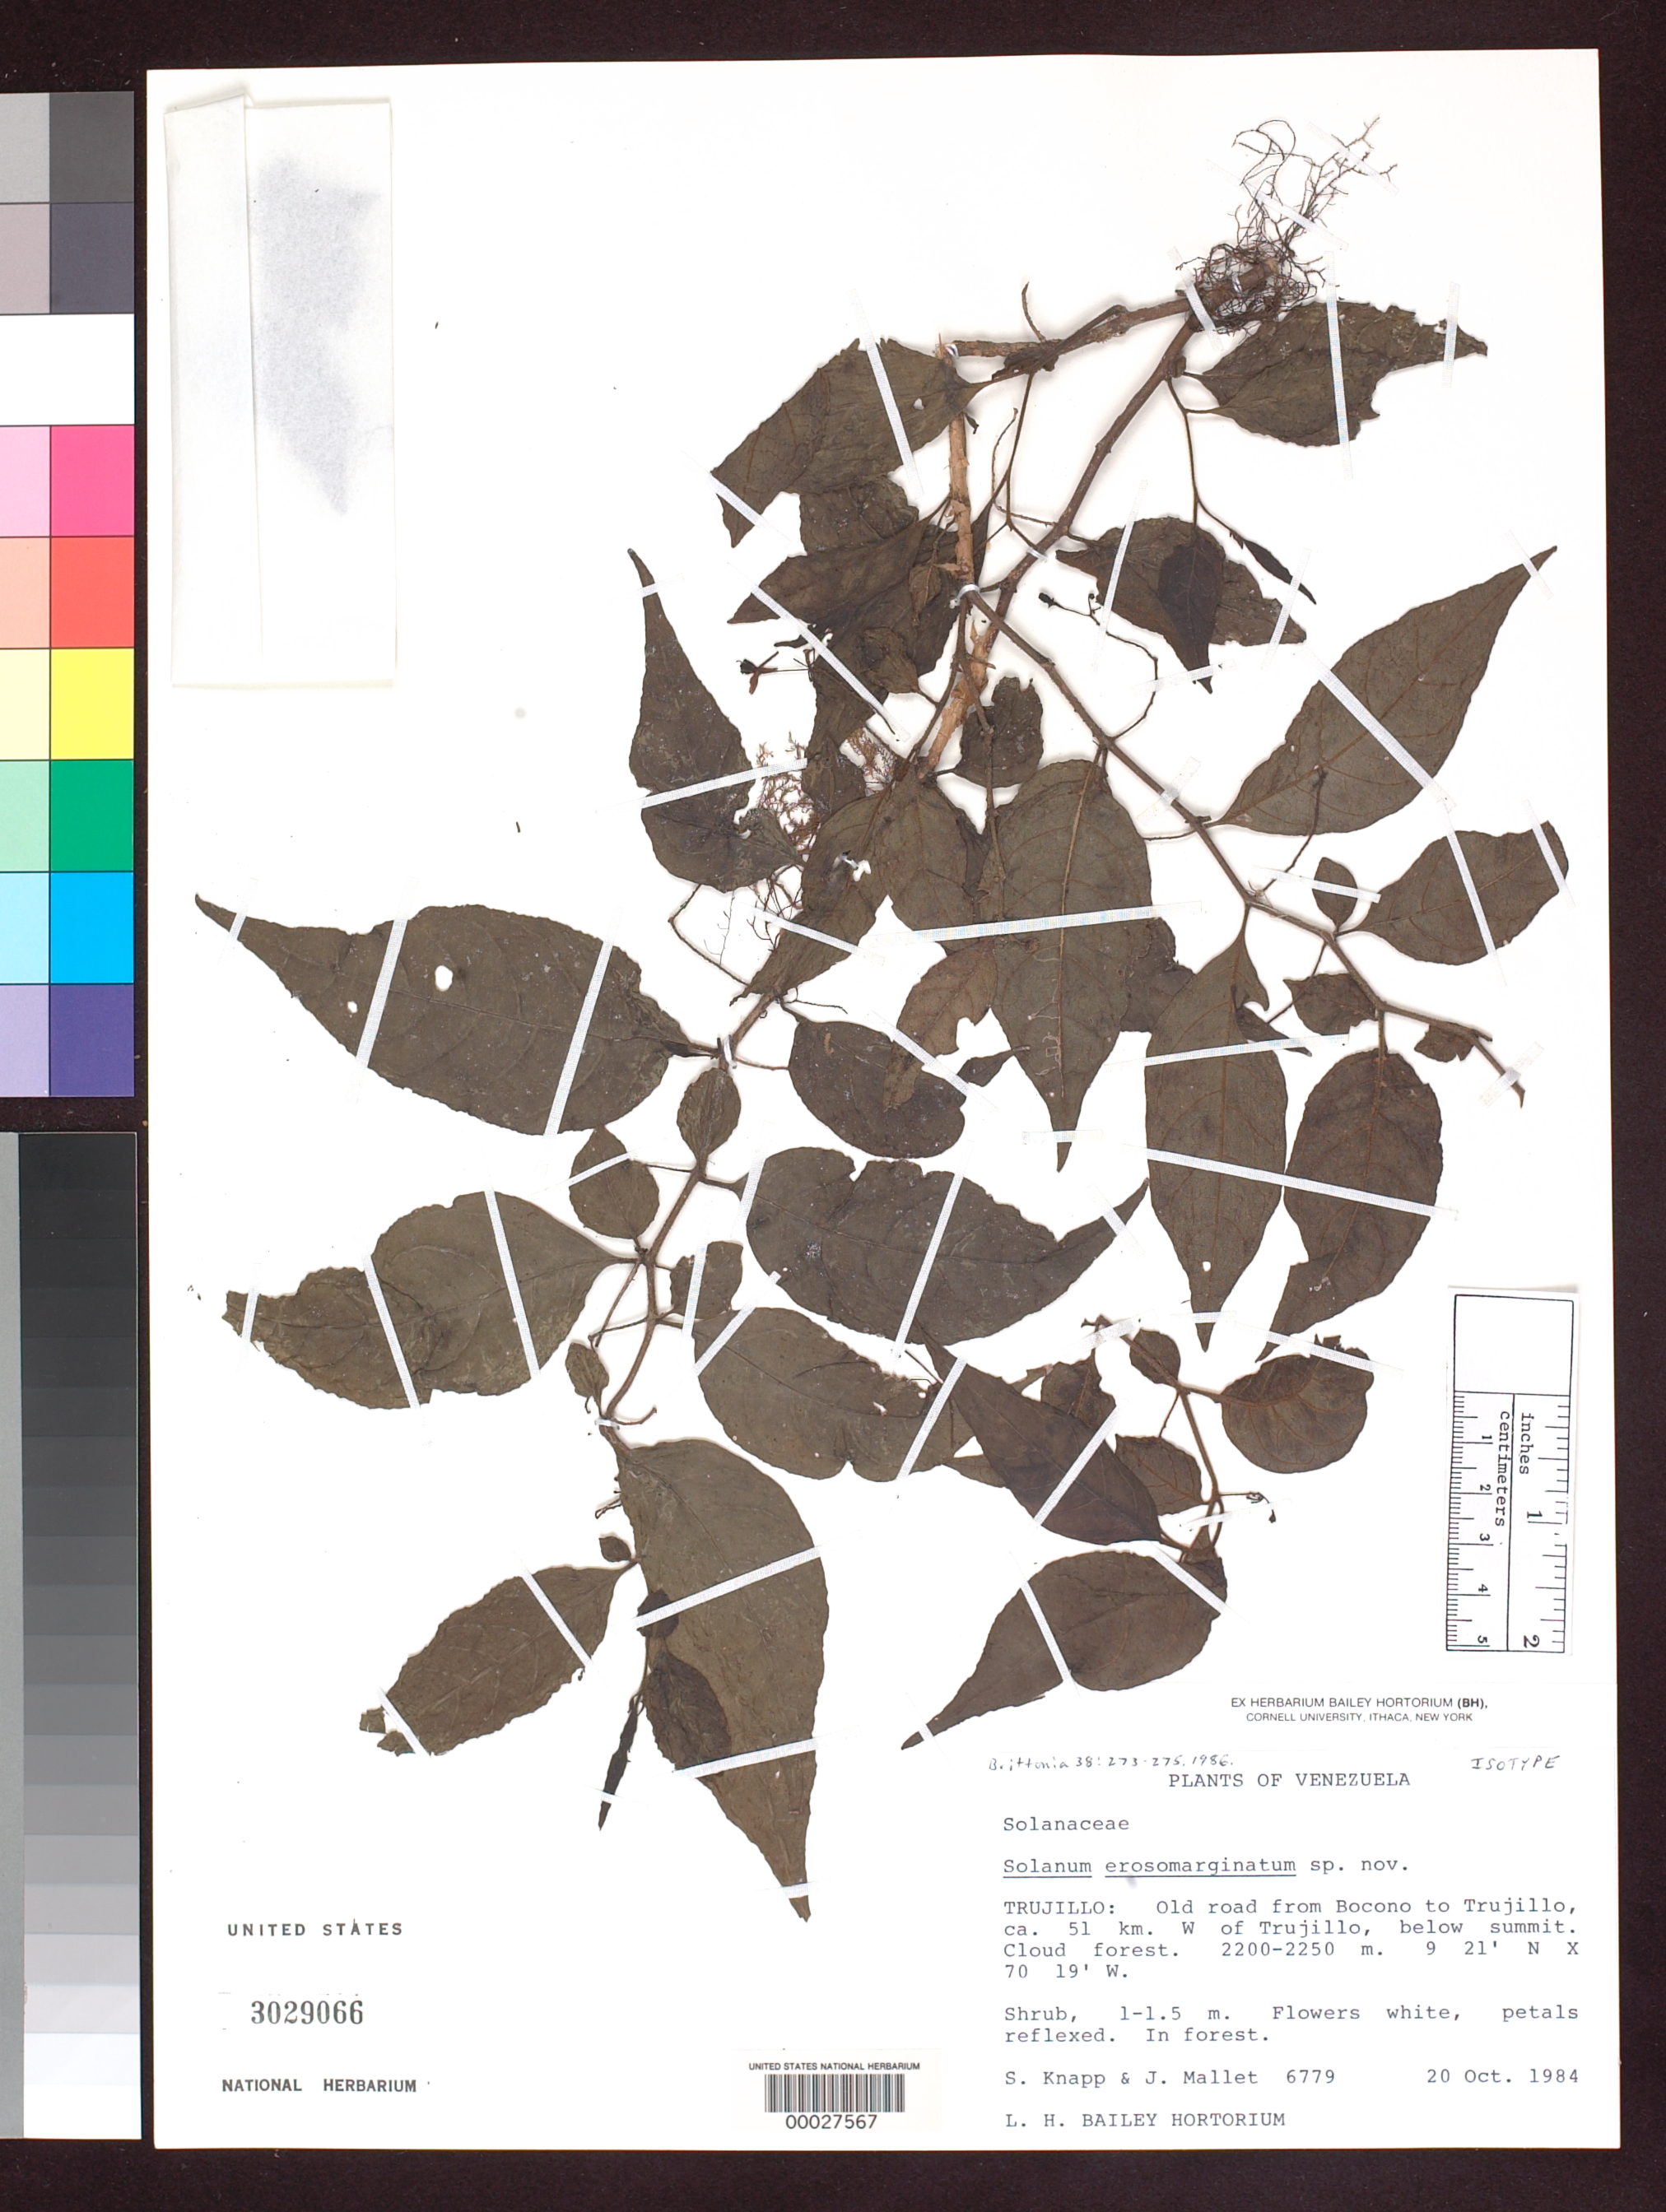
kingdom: Plantae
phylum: Tracheophyta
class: Magnoliopsida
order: Solanales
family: Solanaceae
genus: Solanum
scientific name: Solanum erosomarginatum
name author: S. Knapp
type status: Isosyntype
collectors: S. Knapp & J. Mallet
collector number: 6779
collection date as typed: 20 Oct 1984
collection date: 1984-10-20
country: Venezuela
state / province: Trujillo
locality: Old road from Bocono to Trujillo.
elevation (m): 2200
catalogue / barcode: US 3029066